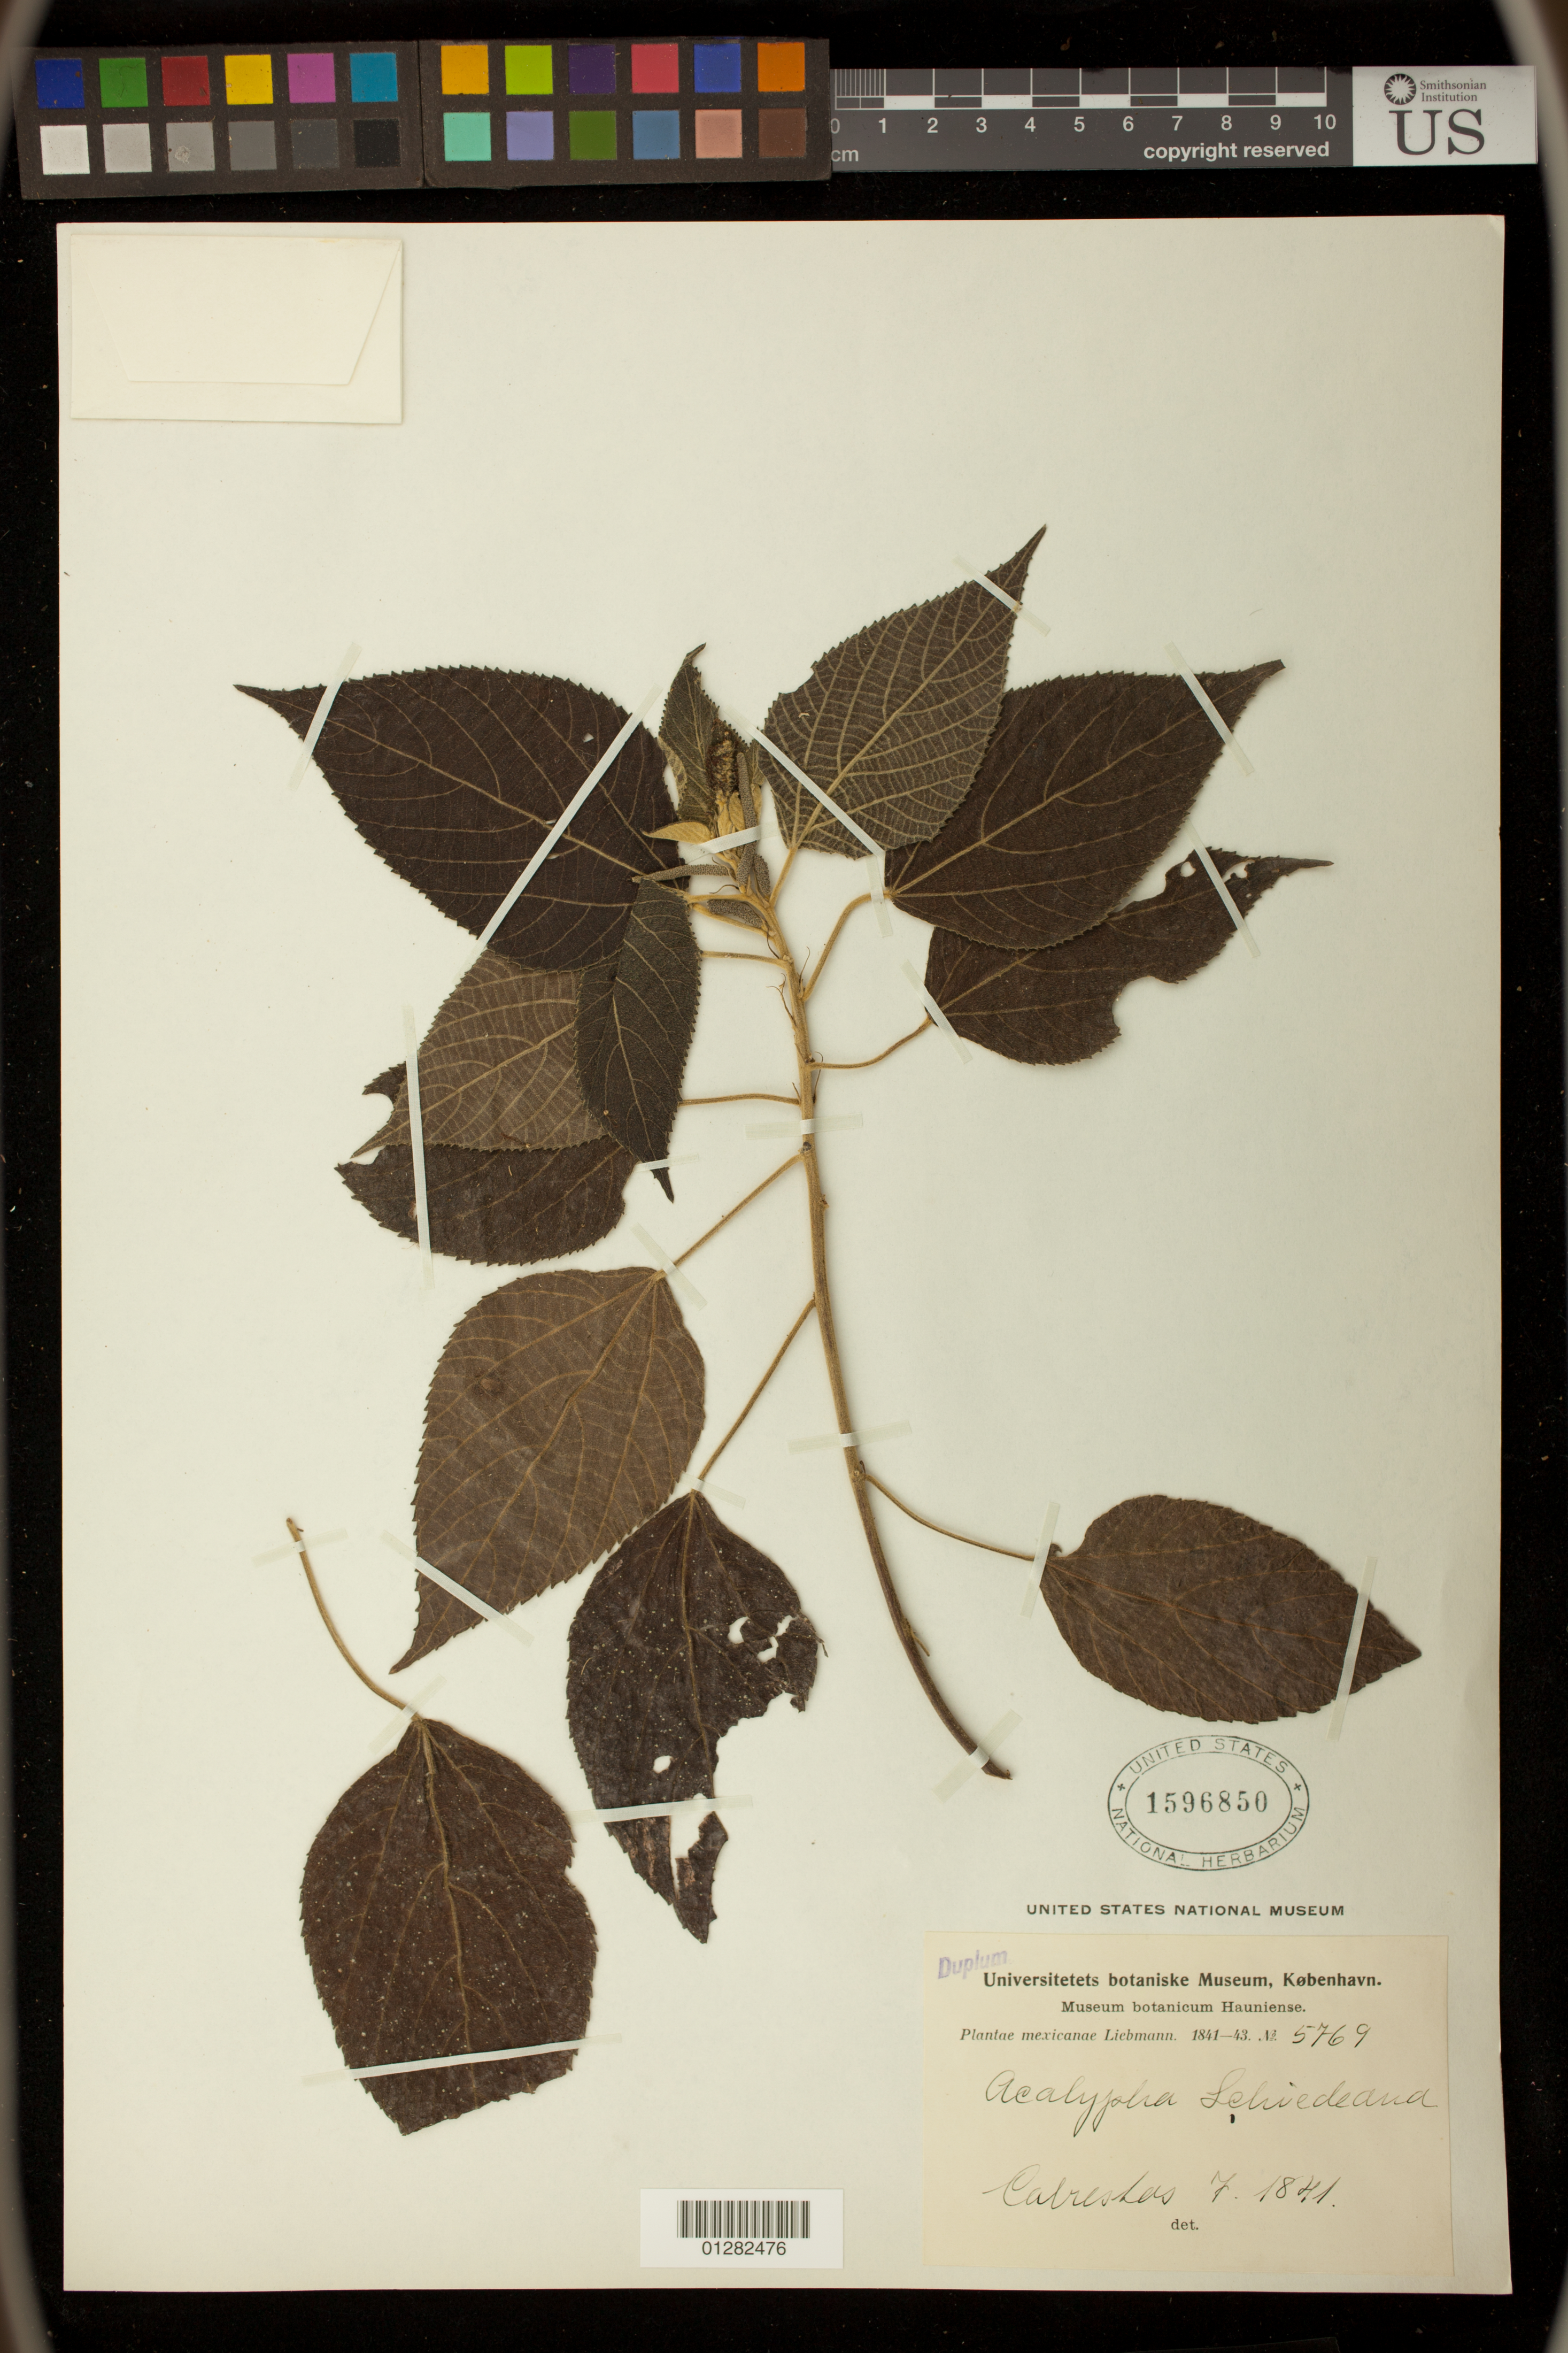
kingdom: Plantae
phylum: Tracheophyta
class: Magnoliopsida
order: Malpighiales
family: Euphorbiaceae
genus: Acalypha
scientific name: Acalypha schiedeana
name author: Schltdl.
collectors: Bro. G. Arsène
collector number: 5769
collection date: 1841-07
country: Mexico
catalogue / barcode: US 1596850